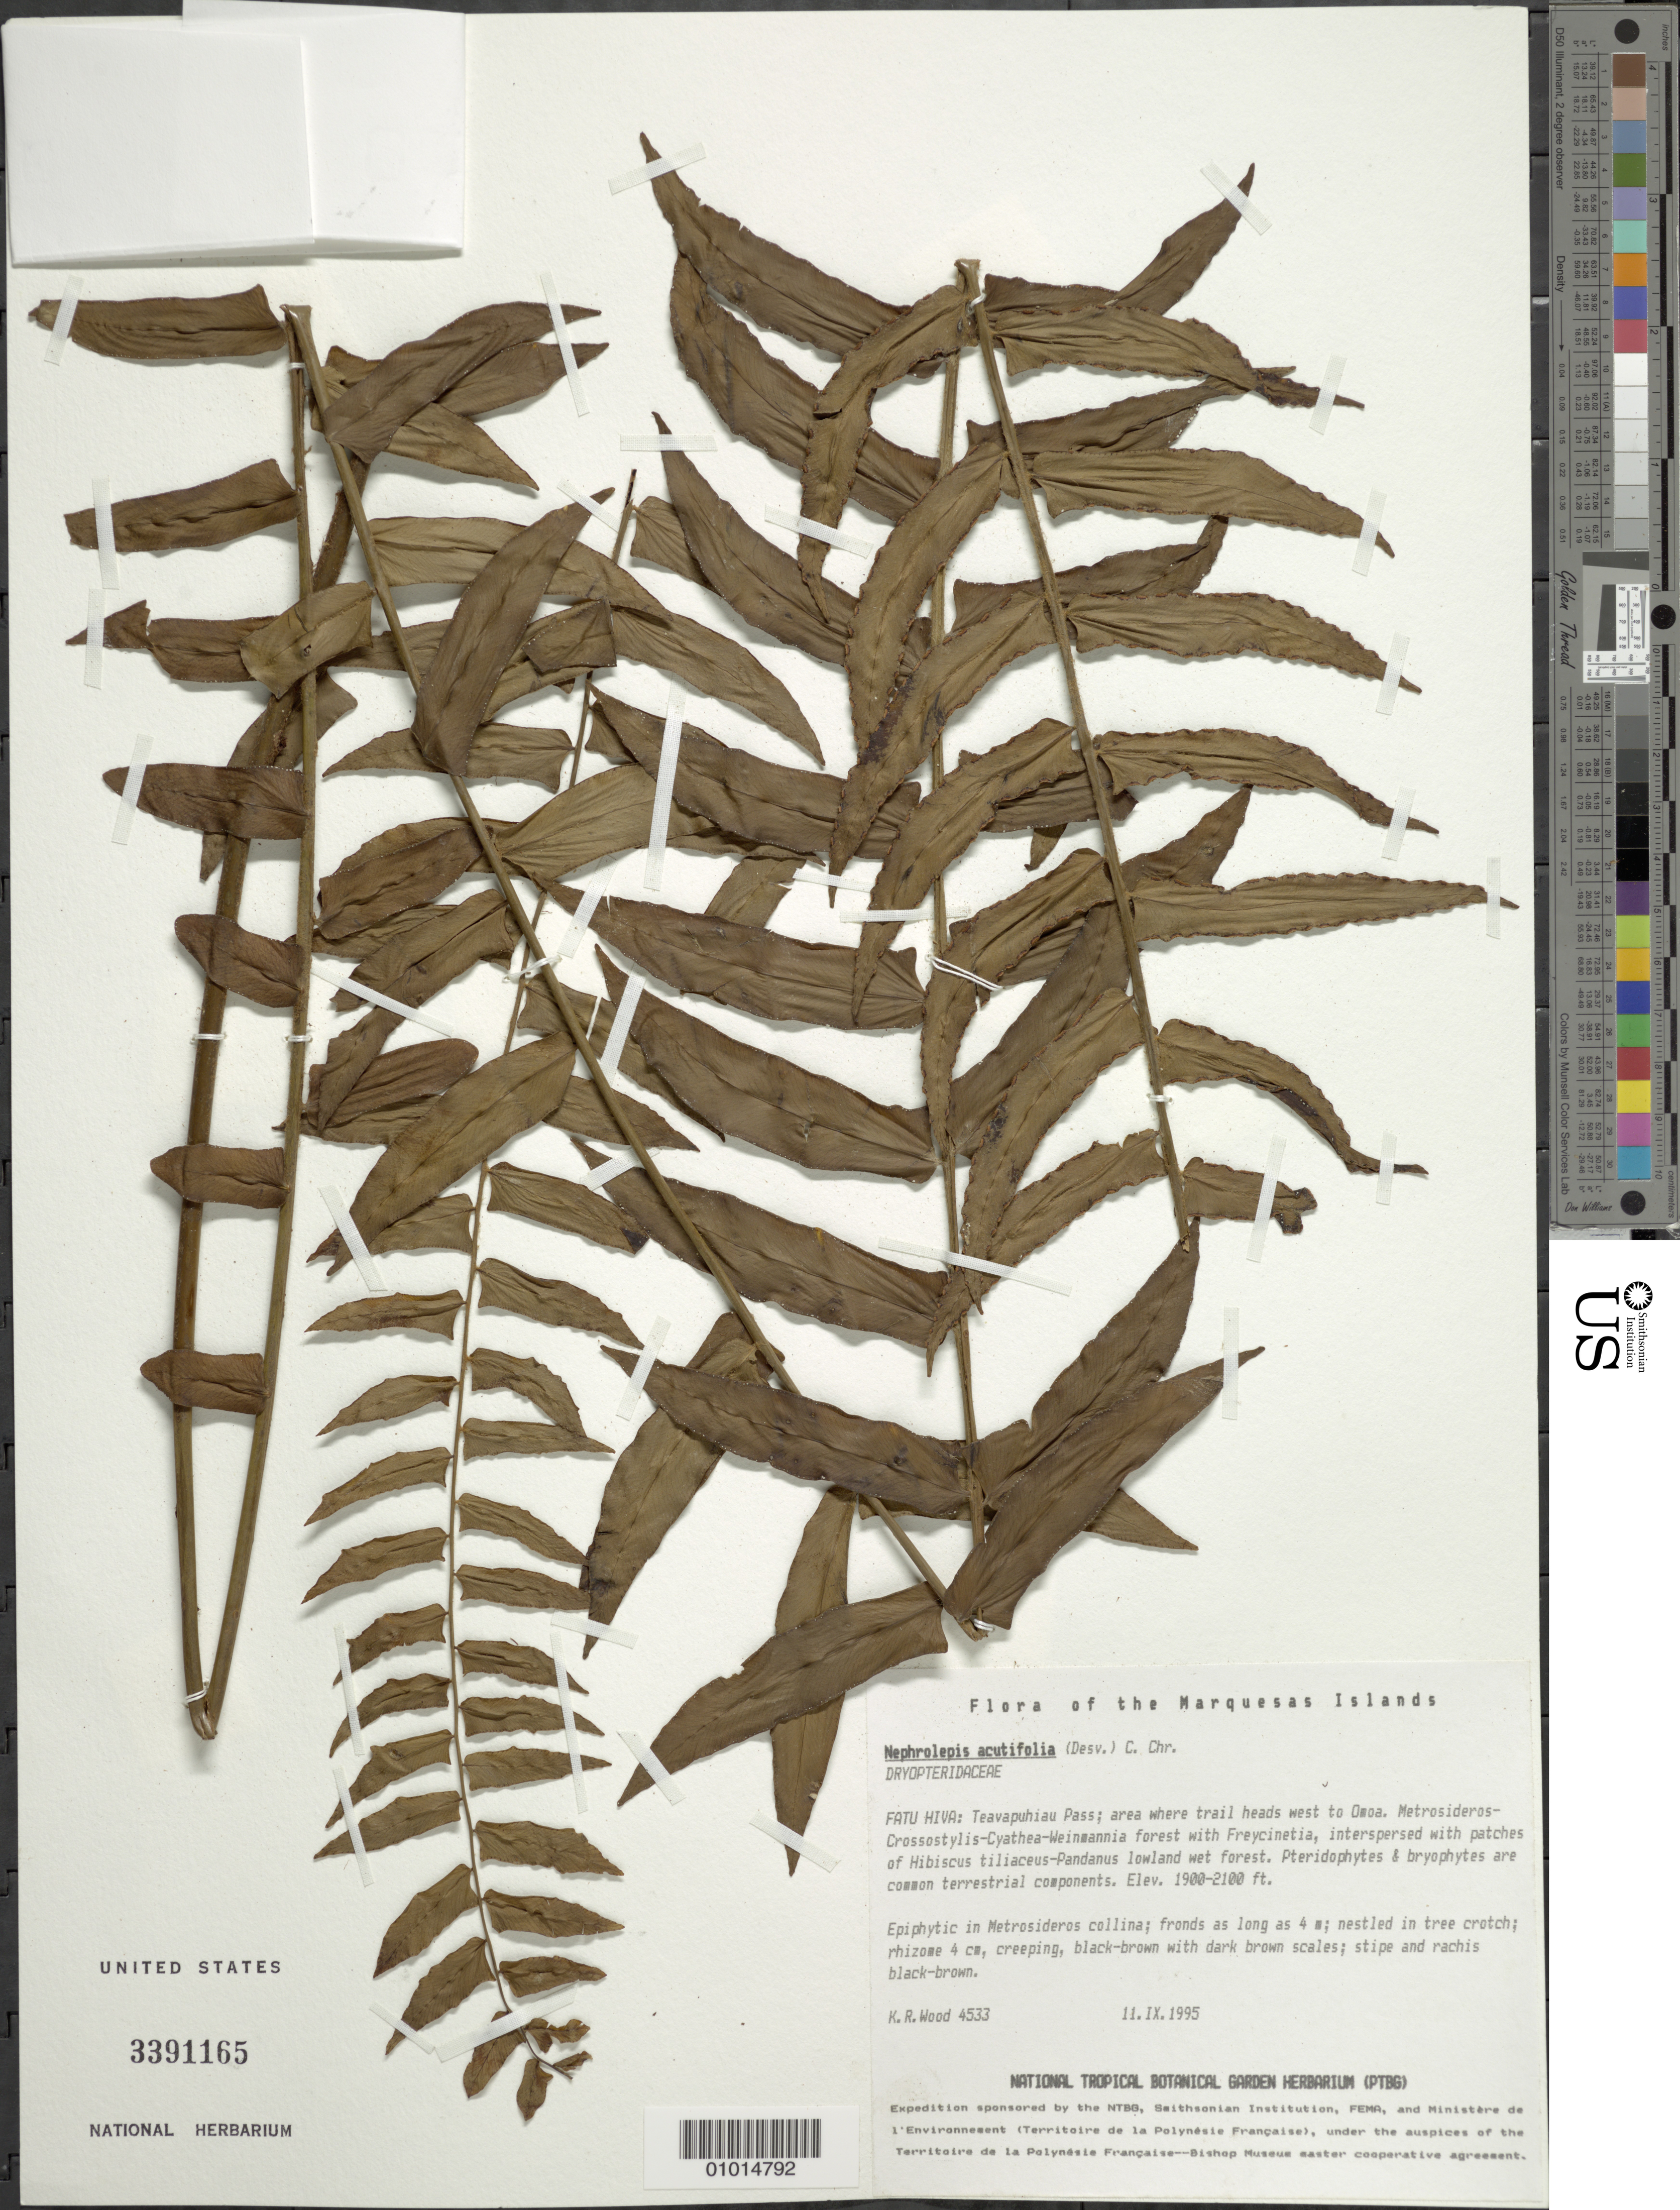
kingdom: Plantae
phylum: Tracheophyta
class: Polypodiopsida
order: Polypodiales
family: Nephrolepidaceae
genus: Nephrolepis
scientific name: Nephrolepis acutifolia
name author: (Desv.) Chr.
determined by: Lorence, David H., (PTBG), National Tropical Botanical Garden (UNITED STATES)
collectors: K. R. Wood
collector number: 4533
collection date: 1995-09-11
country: French Polynesia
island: Fatu Hiva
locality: Teavapuhiau Pass, area where trail heads W to 'Omo'a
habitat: Metrosideros - Crossostylis - Cyathea - Weinmannia w/ Freycinetia, interspersed w/Hibiscus tiliaceus - Pandanus lowland wet forest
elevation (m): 579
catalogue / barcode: US 3391165